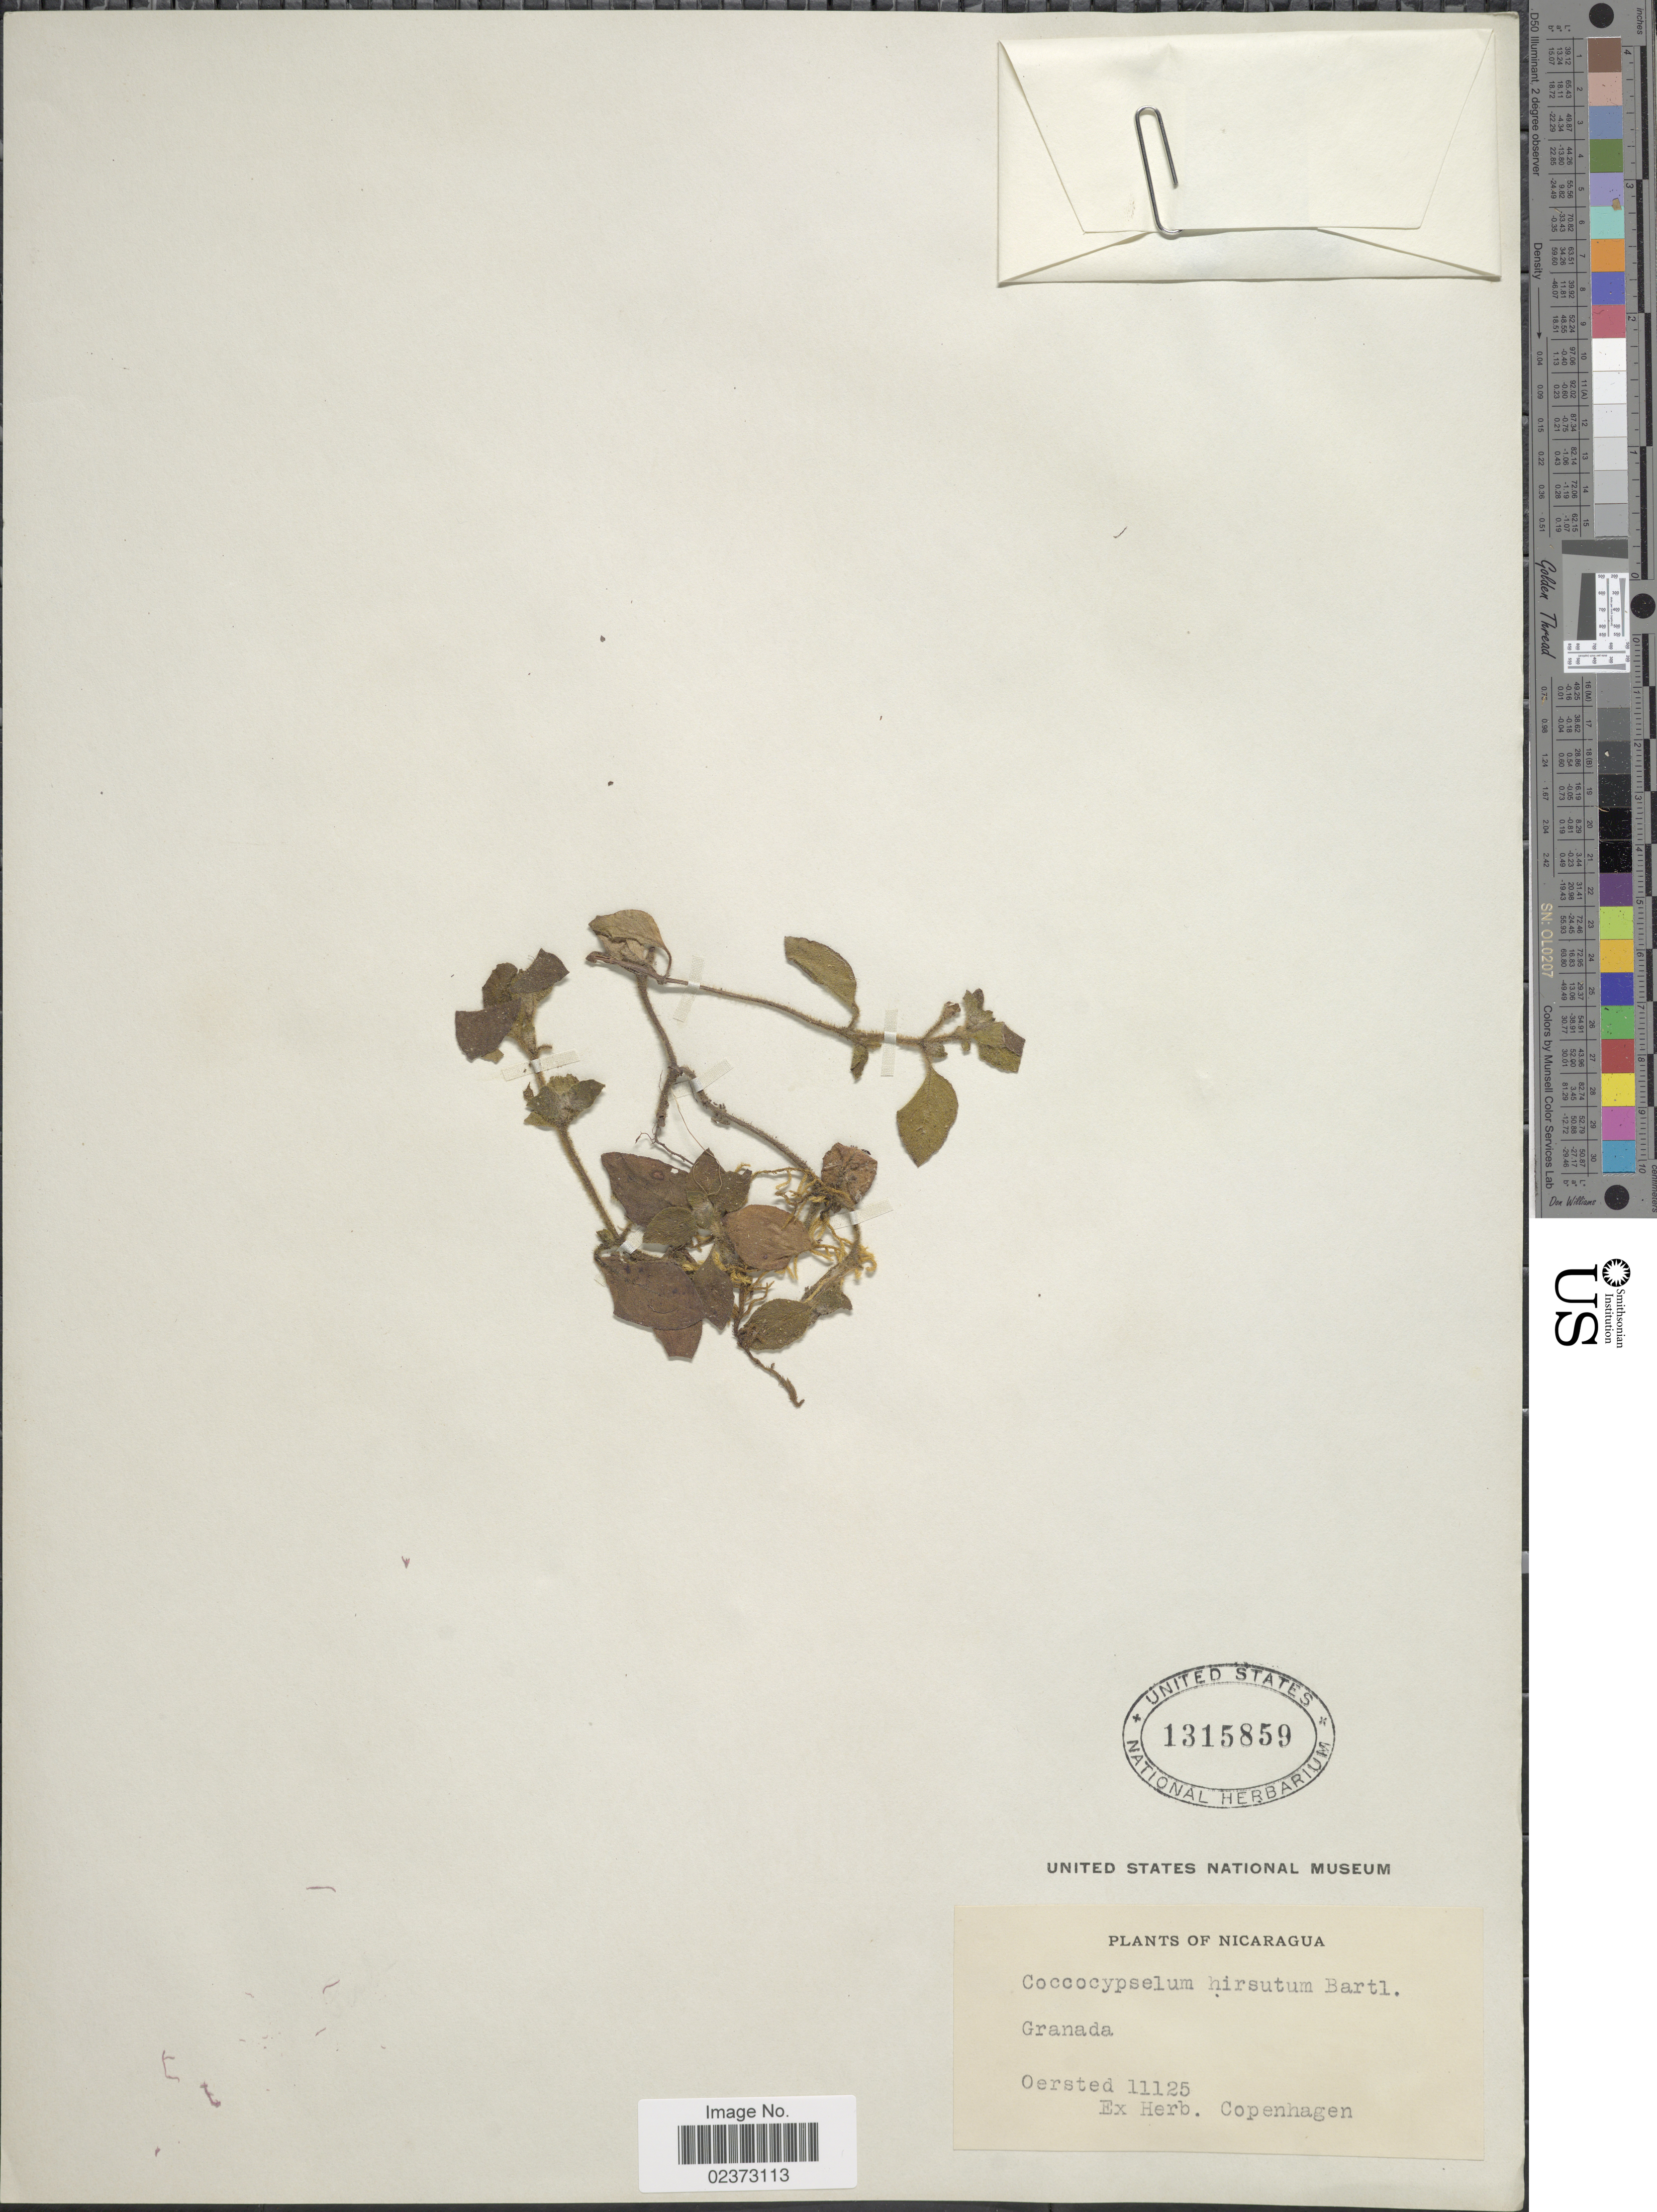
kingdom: Plantae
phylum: Tracheophyta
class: Magnoliopsida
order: Gentianales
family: Rubiaceae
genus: Coccocypselum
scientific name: Coccocypselum hispidulum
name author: (Standl.) Standl.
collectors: Oersted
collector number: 11125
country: Nicaragua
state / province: Granada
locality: Granada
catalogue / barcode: US 1315859